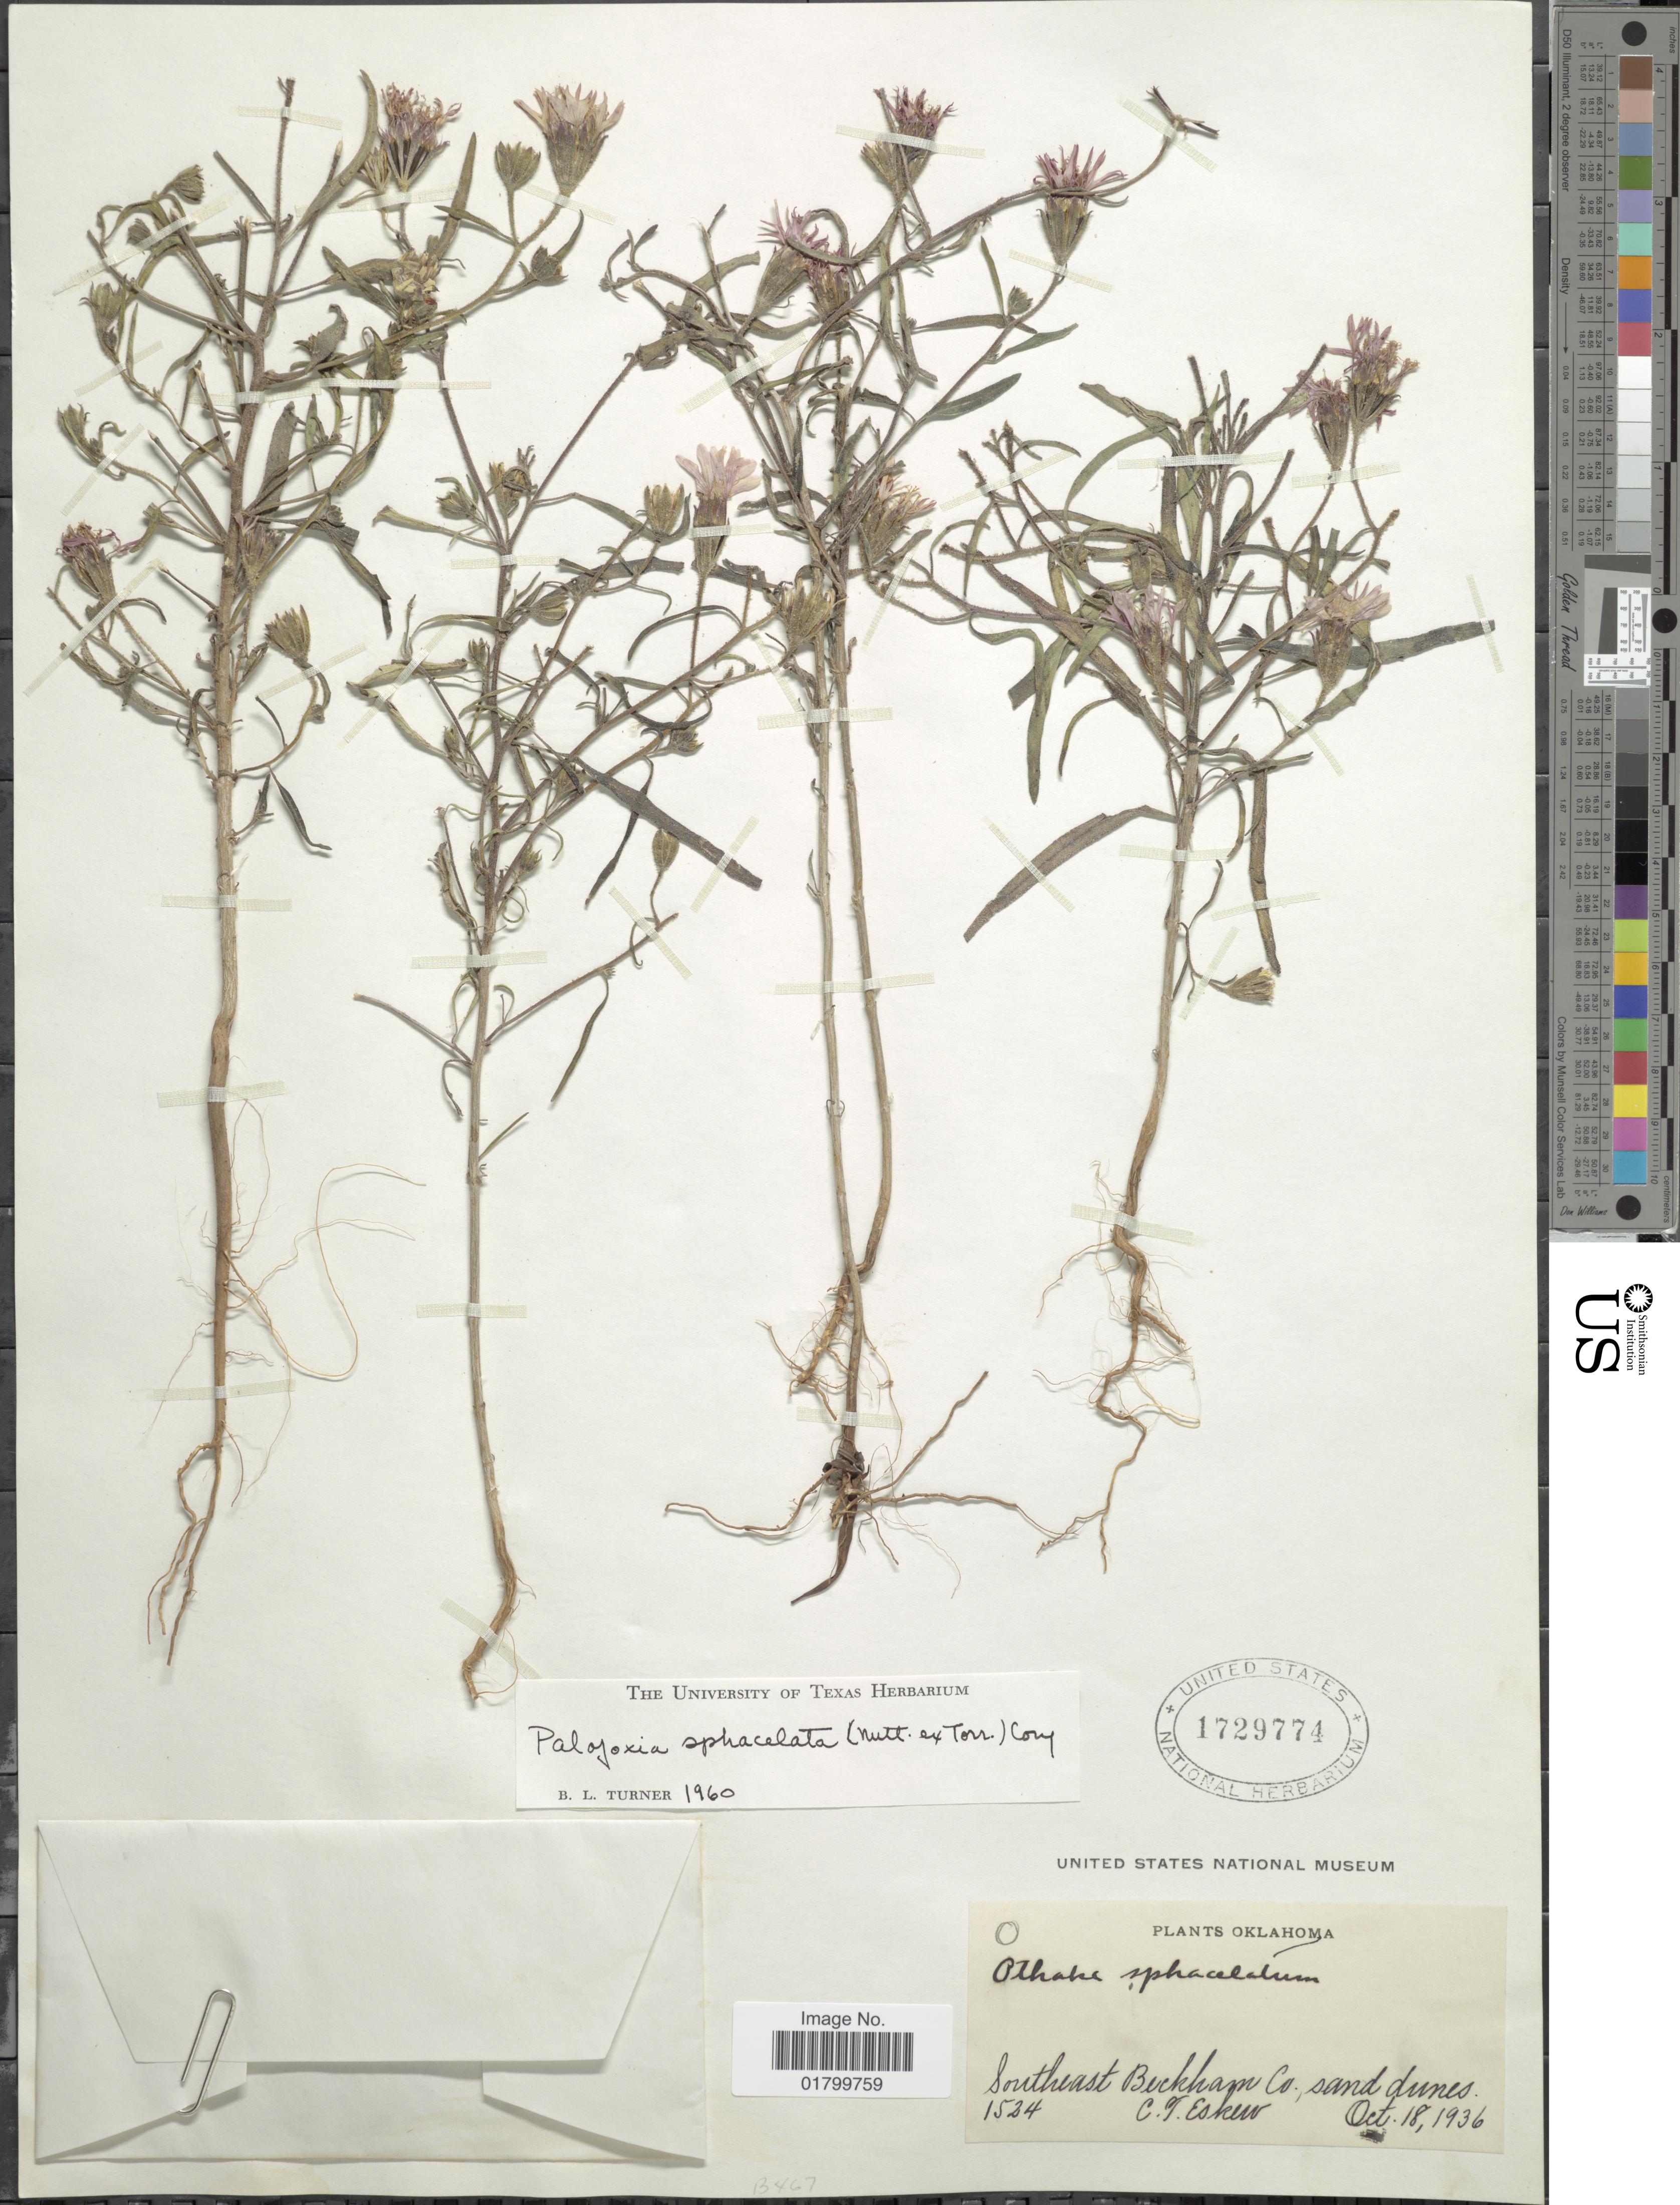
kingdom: Plantae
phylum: Tracheophyta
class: Magnoliopsida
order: Asterales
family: Asteraceae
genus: Palafoxia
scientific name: Palafoxia sphacelata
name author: (Nutt. ex Torr.) Cory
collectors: C. Eskew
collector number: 1524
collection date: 1936-10-18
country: United States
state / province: Oklahoma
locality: Southeast Beckham Co.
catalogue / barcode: US 1729774